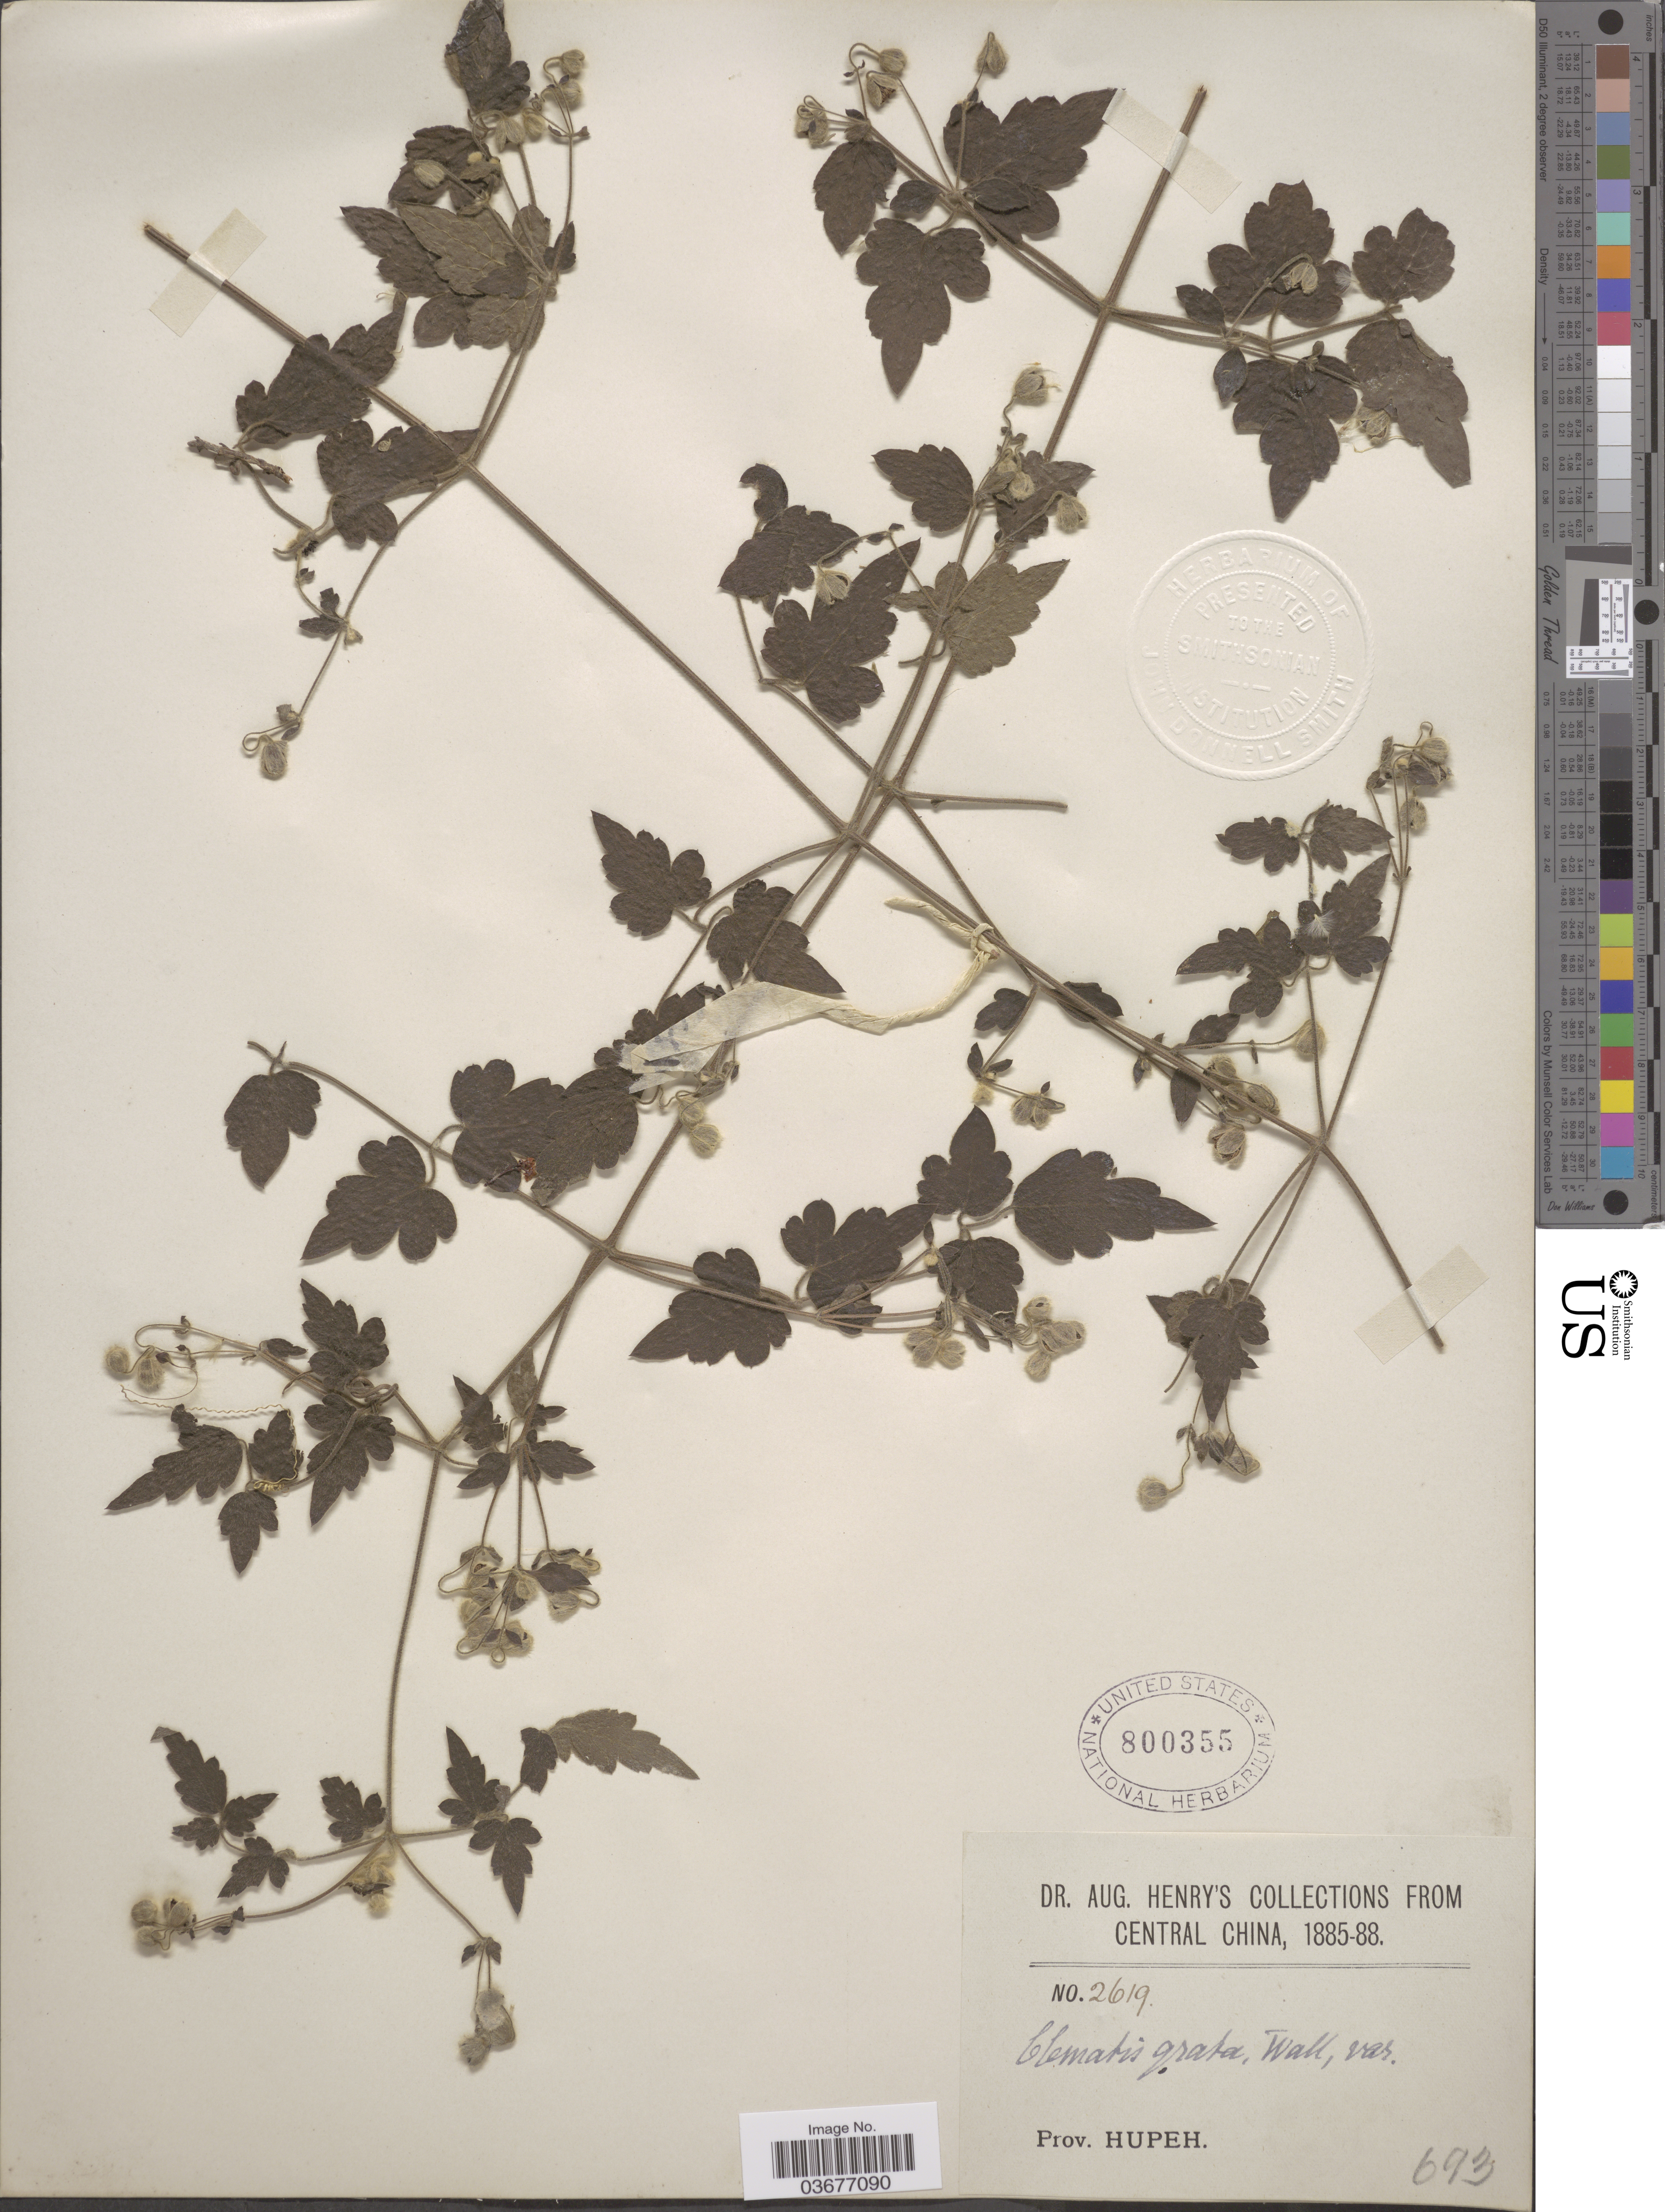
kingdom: Plantae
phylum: Tracheophyta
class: Magnoliopsida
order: Ranunculales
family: Ranunculaceae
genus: Clematis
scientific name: Clematis grata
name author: Wall.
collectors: A. Henry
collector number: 2619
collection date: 1885/1888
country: China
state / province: Hubei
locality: Central China. Prov. Hupeh.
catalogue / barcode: US 800355